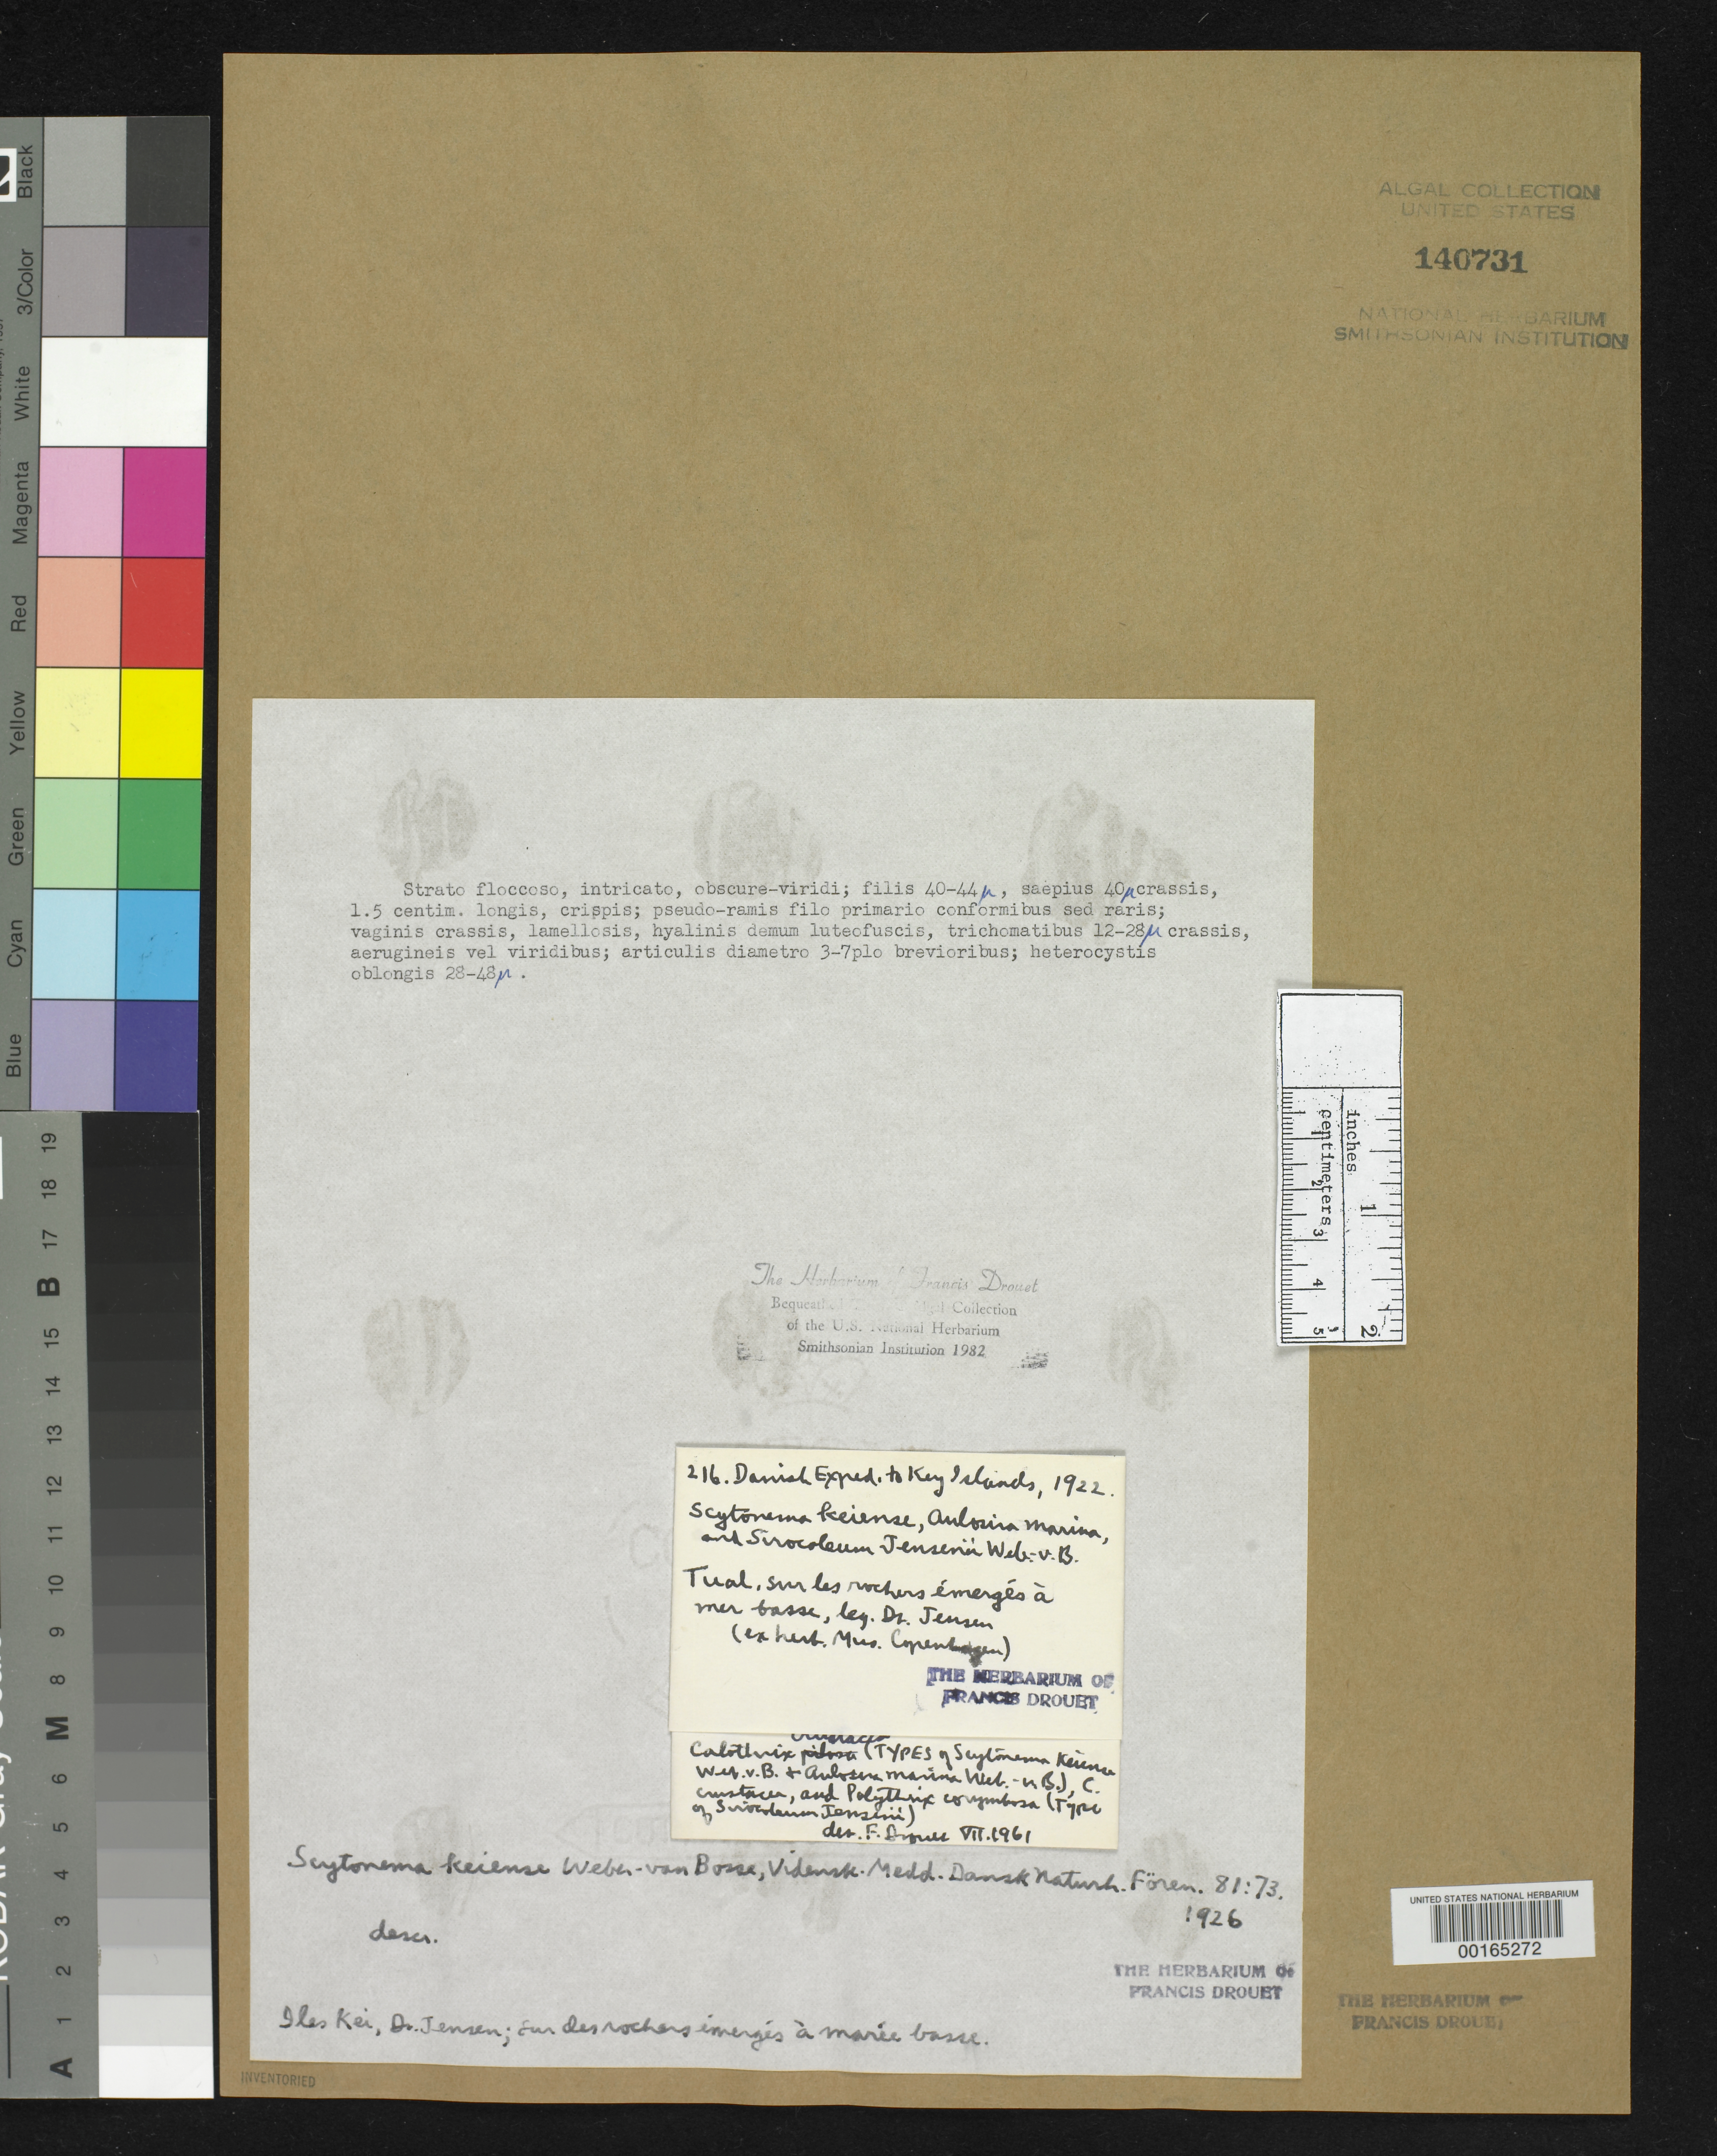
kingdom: Bacteria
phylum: Cyanobacteria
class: Cyanobacteriia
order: Cyanobacteriales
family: Scytonemataceae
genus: Scytonema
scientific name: Scytonema keiense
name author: Weber Bosse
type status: Isotype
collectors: H. Jensen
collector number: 216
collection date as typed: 1922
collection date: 1922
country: Indonesia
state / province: Maluku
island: Kai [Kei] Islands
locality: Tual Islet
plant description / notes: Den Dansk Expedition til Key Oerne, 1922 (Danish Expedition to the Key Islands, 1922)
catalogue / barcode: US 140731